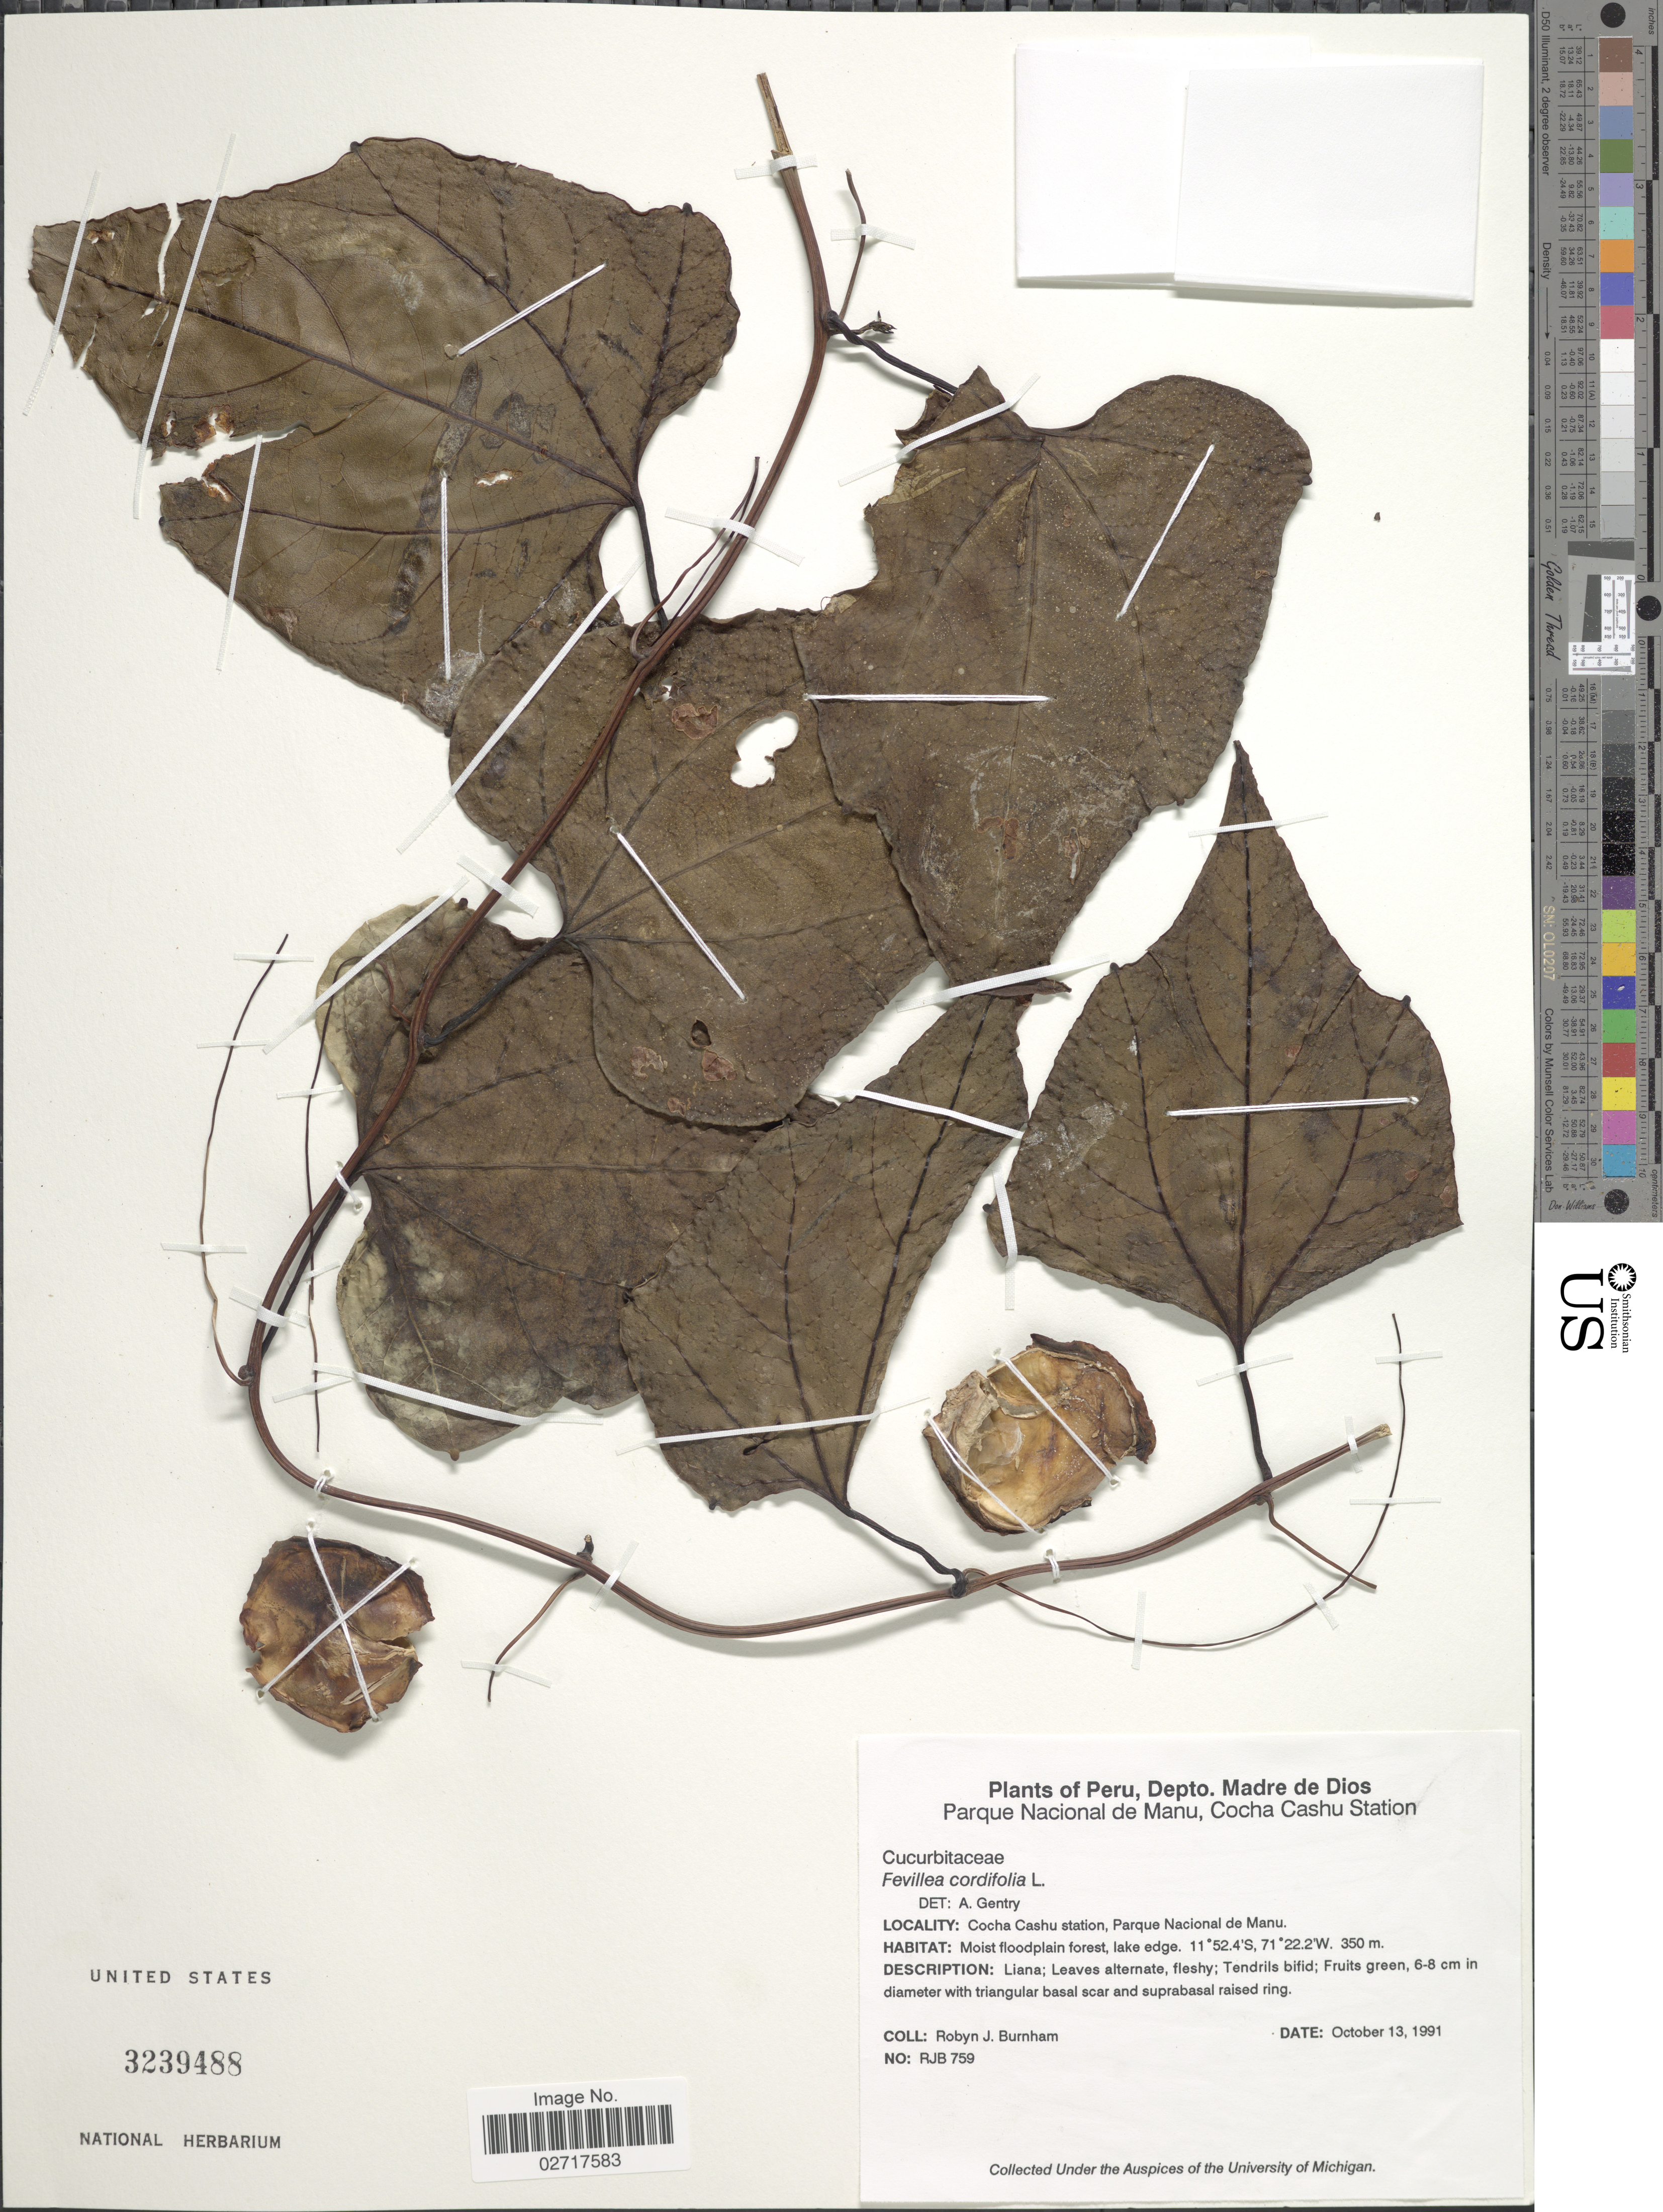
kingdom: Plantae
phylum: Tracheophyta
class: Magnoliopsida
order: Cucurbitales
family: Cucurbitaceae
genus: Fevillea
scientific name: Fevillea cordifolia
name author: L.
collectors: R. J. Burnham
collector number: RJB759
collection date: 1991-10-13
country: Peru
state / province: Madre de Dios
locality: Parque Nacional de Manu, Cocha Cashu Station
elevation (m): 350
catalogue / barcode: US 3239488